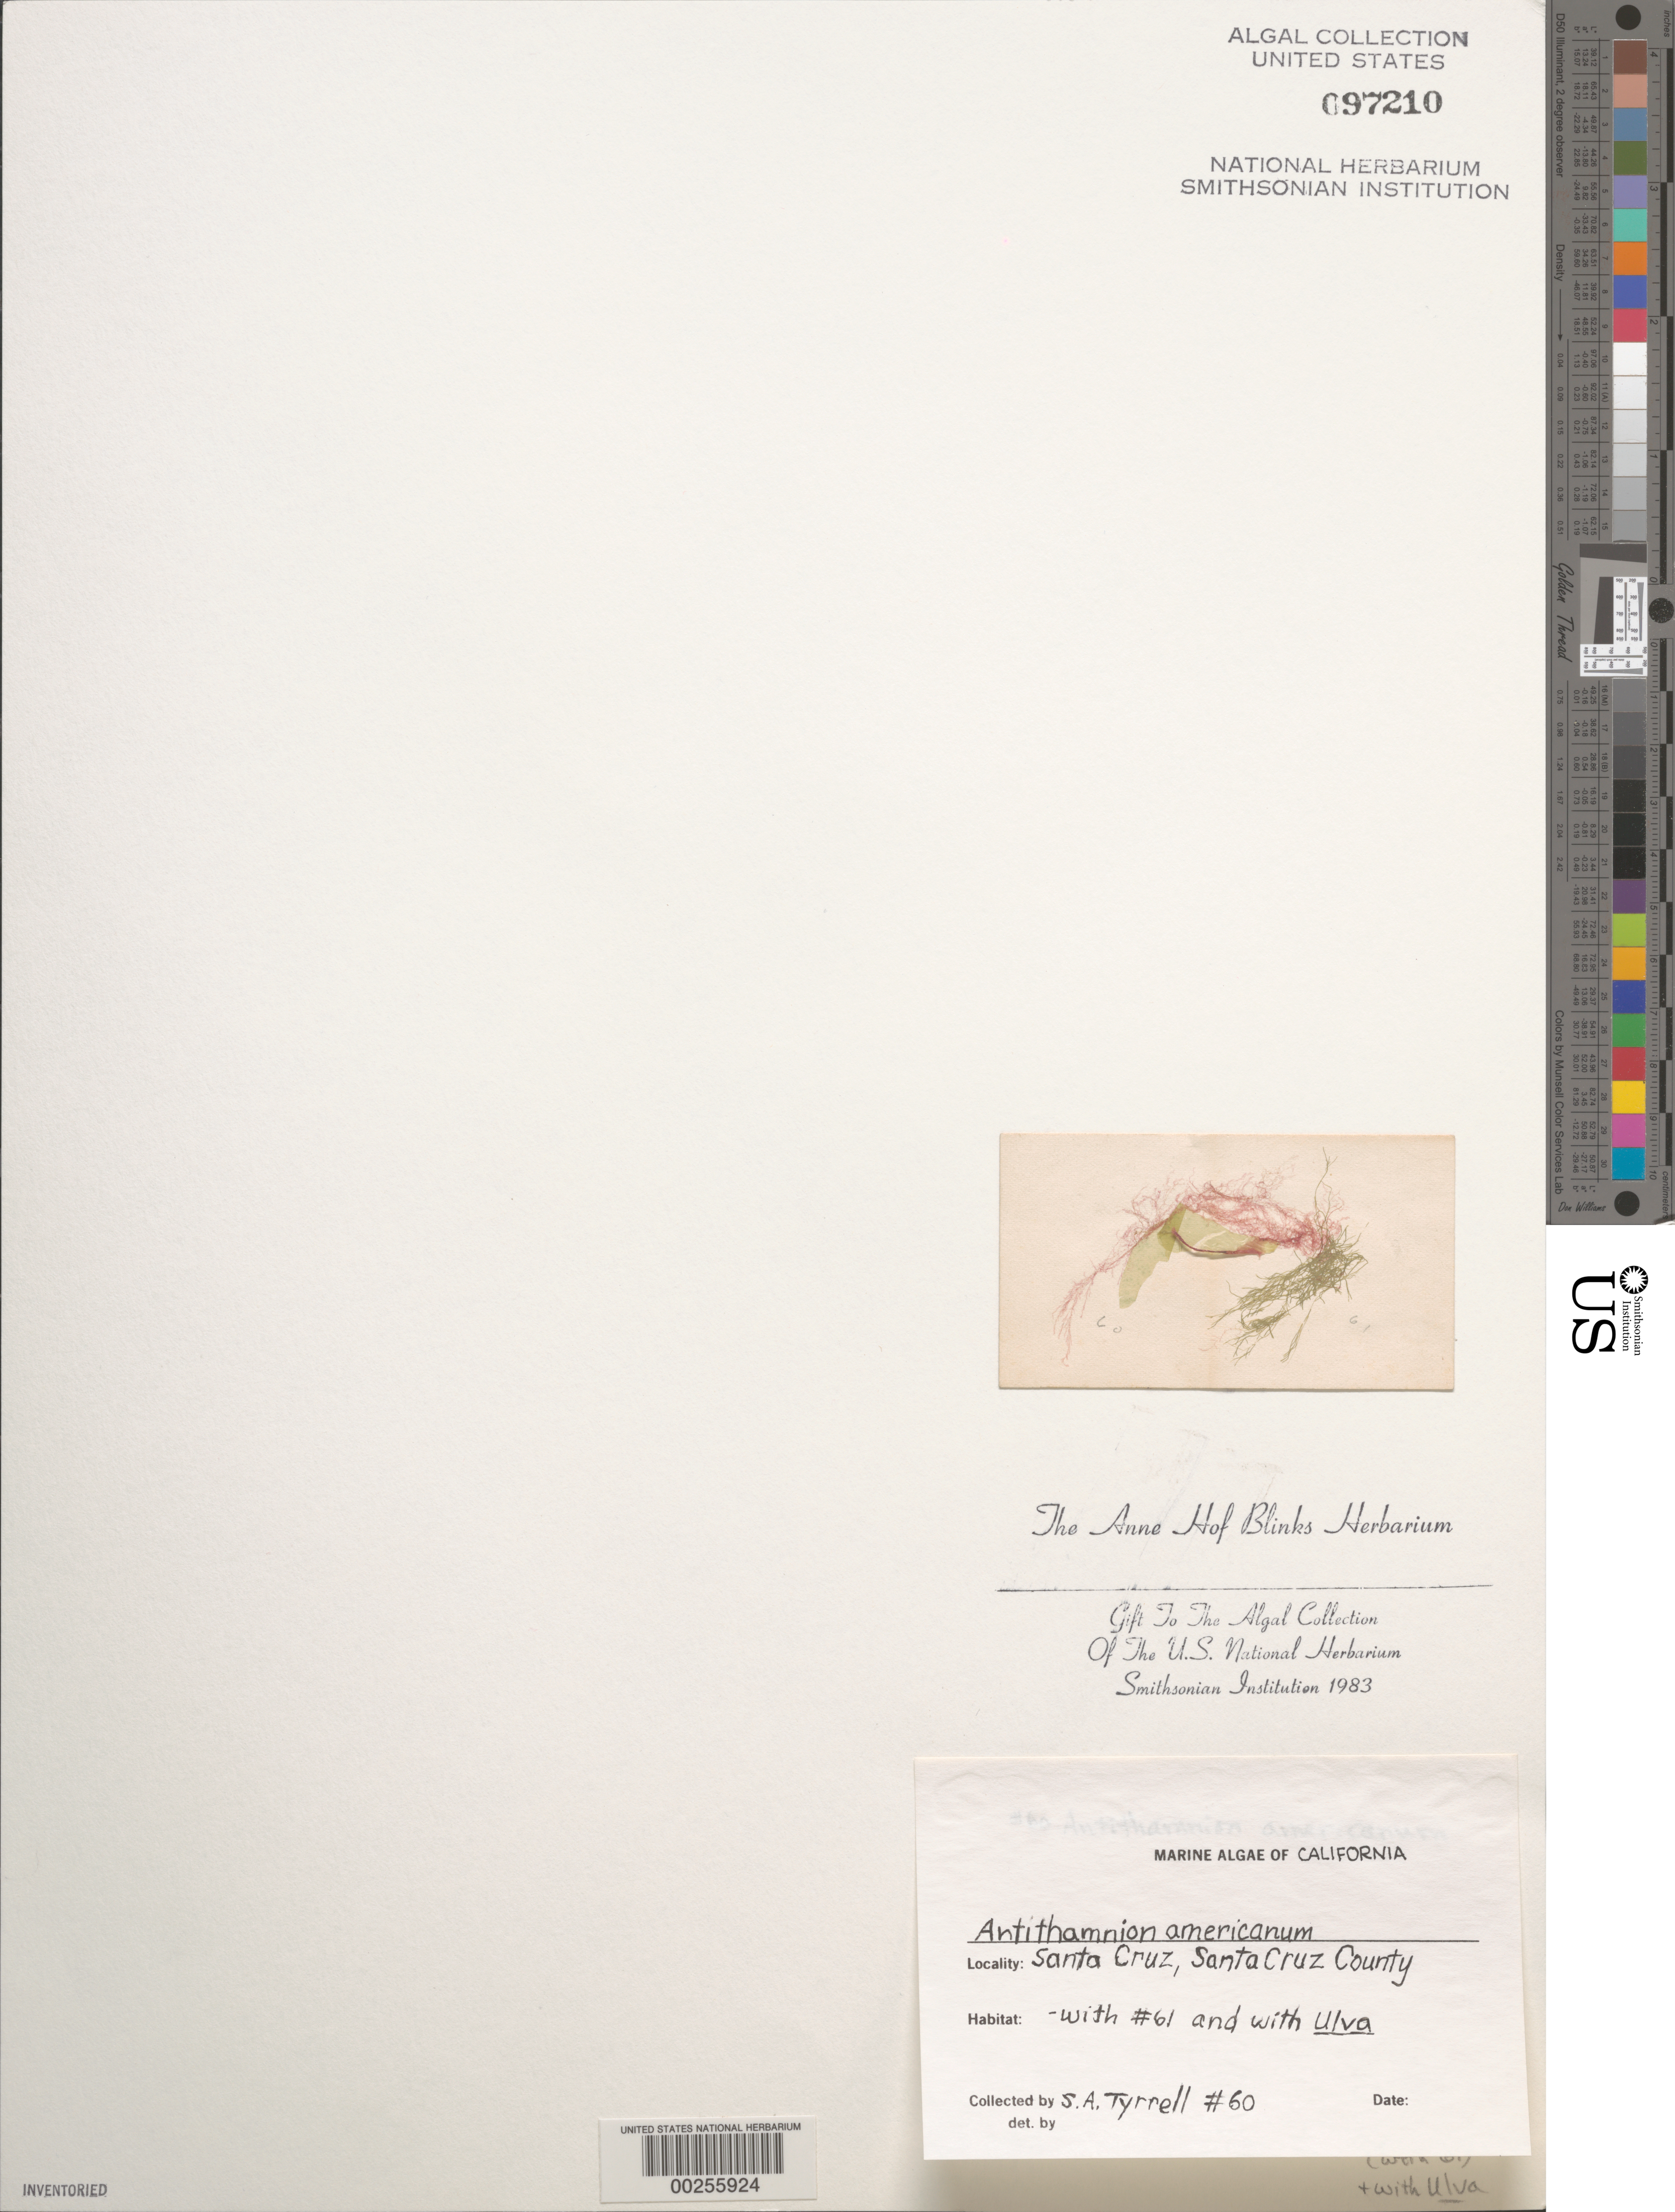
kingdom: Plantae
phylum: Rhodophyta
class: Florideophyceae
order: Ceramiales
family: Ceramiaceae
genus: Scagelia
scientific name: Scagelia americana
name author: (Harv.) A. Athanasiadis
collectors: C. Tyrrell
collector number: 60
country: United States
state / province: California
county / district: Santa Cruz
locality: Santa Cruz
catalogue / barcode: US 97210